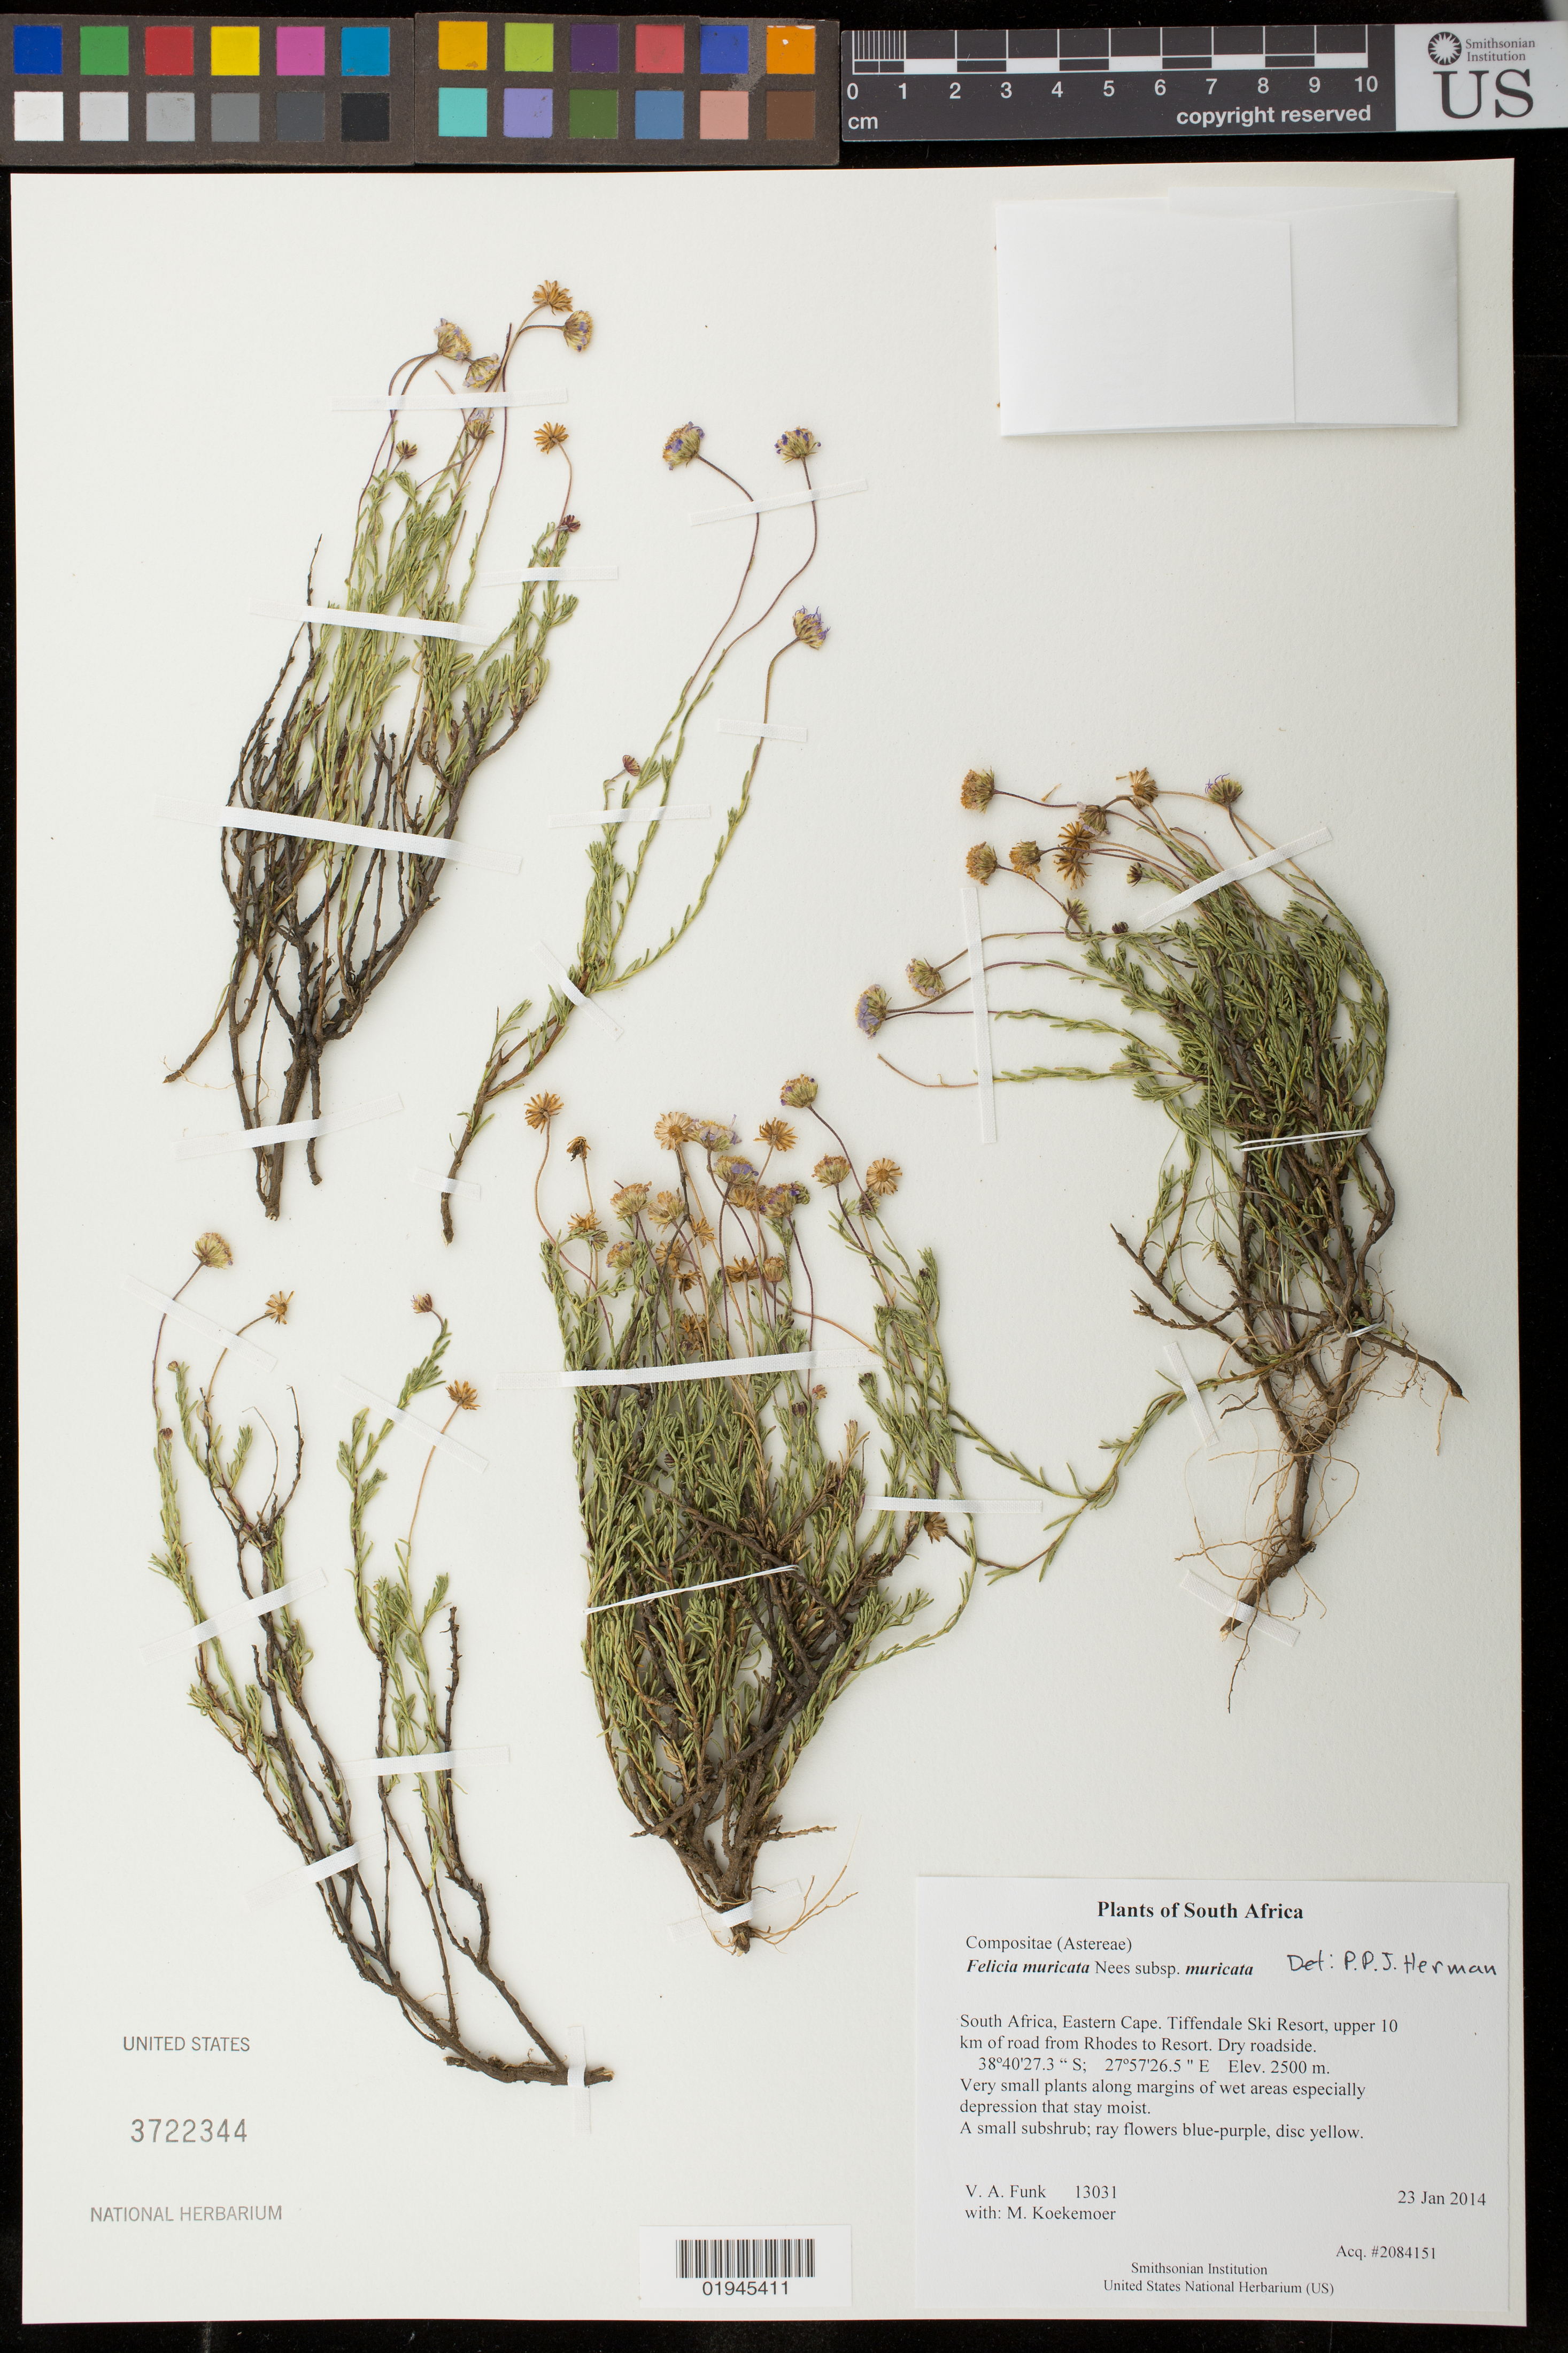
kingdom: Plantae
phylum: Tracheophyta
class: Magnoliopsida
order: Asterales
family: Asteraceae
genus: Felicia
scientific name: Felicia muricata subsp. muricata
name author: Nees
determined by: Koekemoer, M.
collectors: M. Koekemoer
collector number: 13031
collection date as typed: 23 Jan 2014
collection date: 2014-01-23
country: South Africa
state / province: Eastern Cape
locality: Tiffendale Ski Resort, upper 10 km of road from Rhodes to Resort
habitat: Very small plants along margins of wet areas especially depression that stay moist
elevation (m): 2500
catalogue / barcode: US 3722344